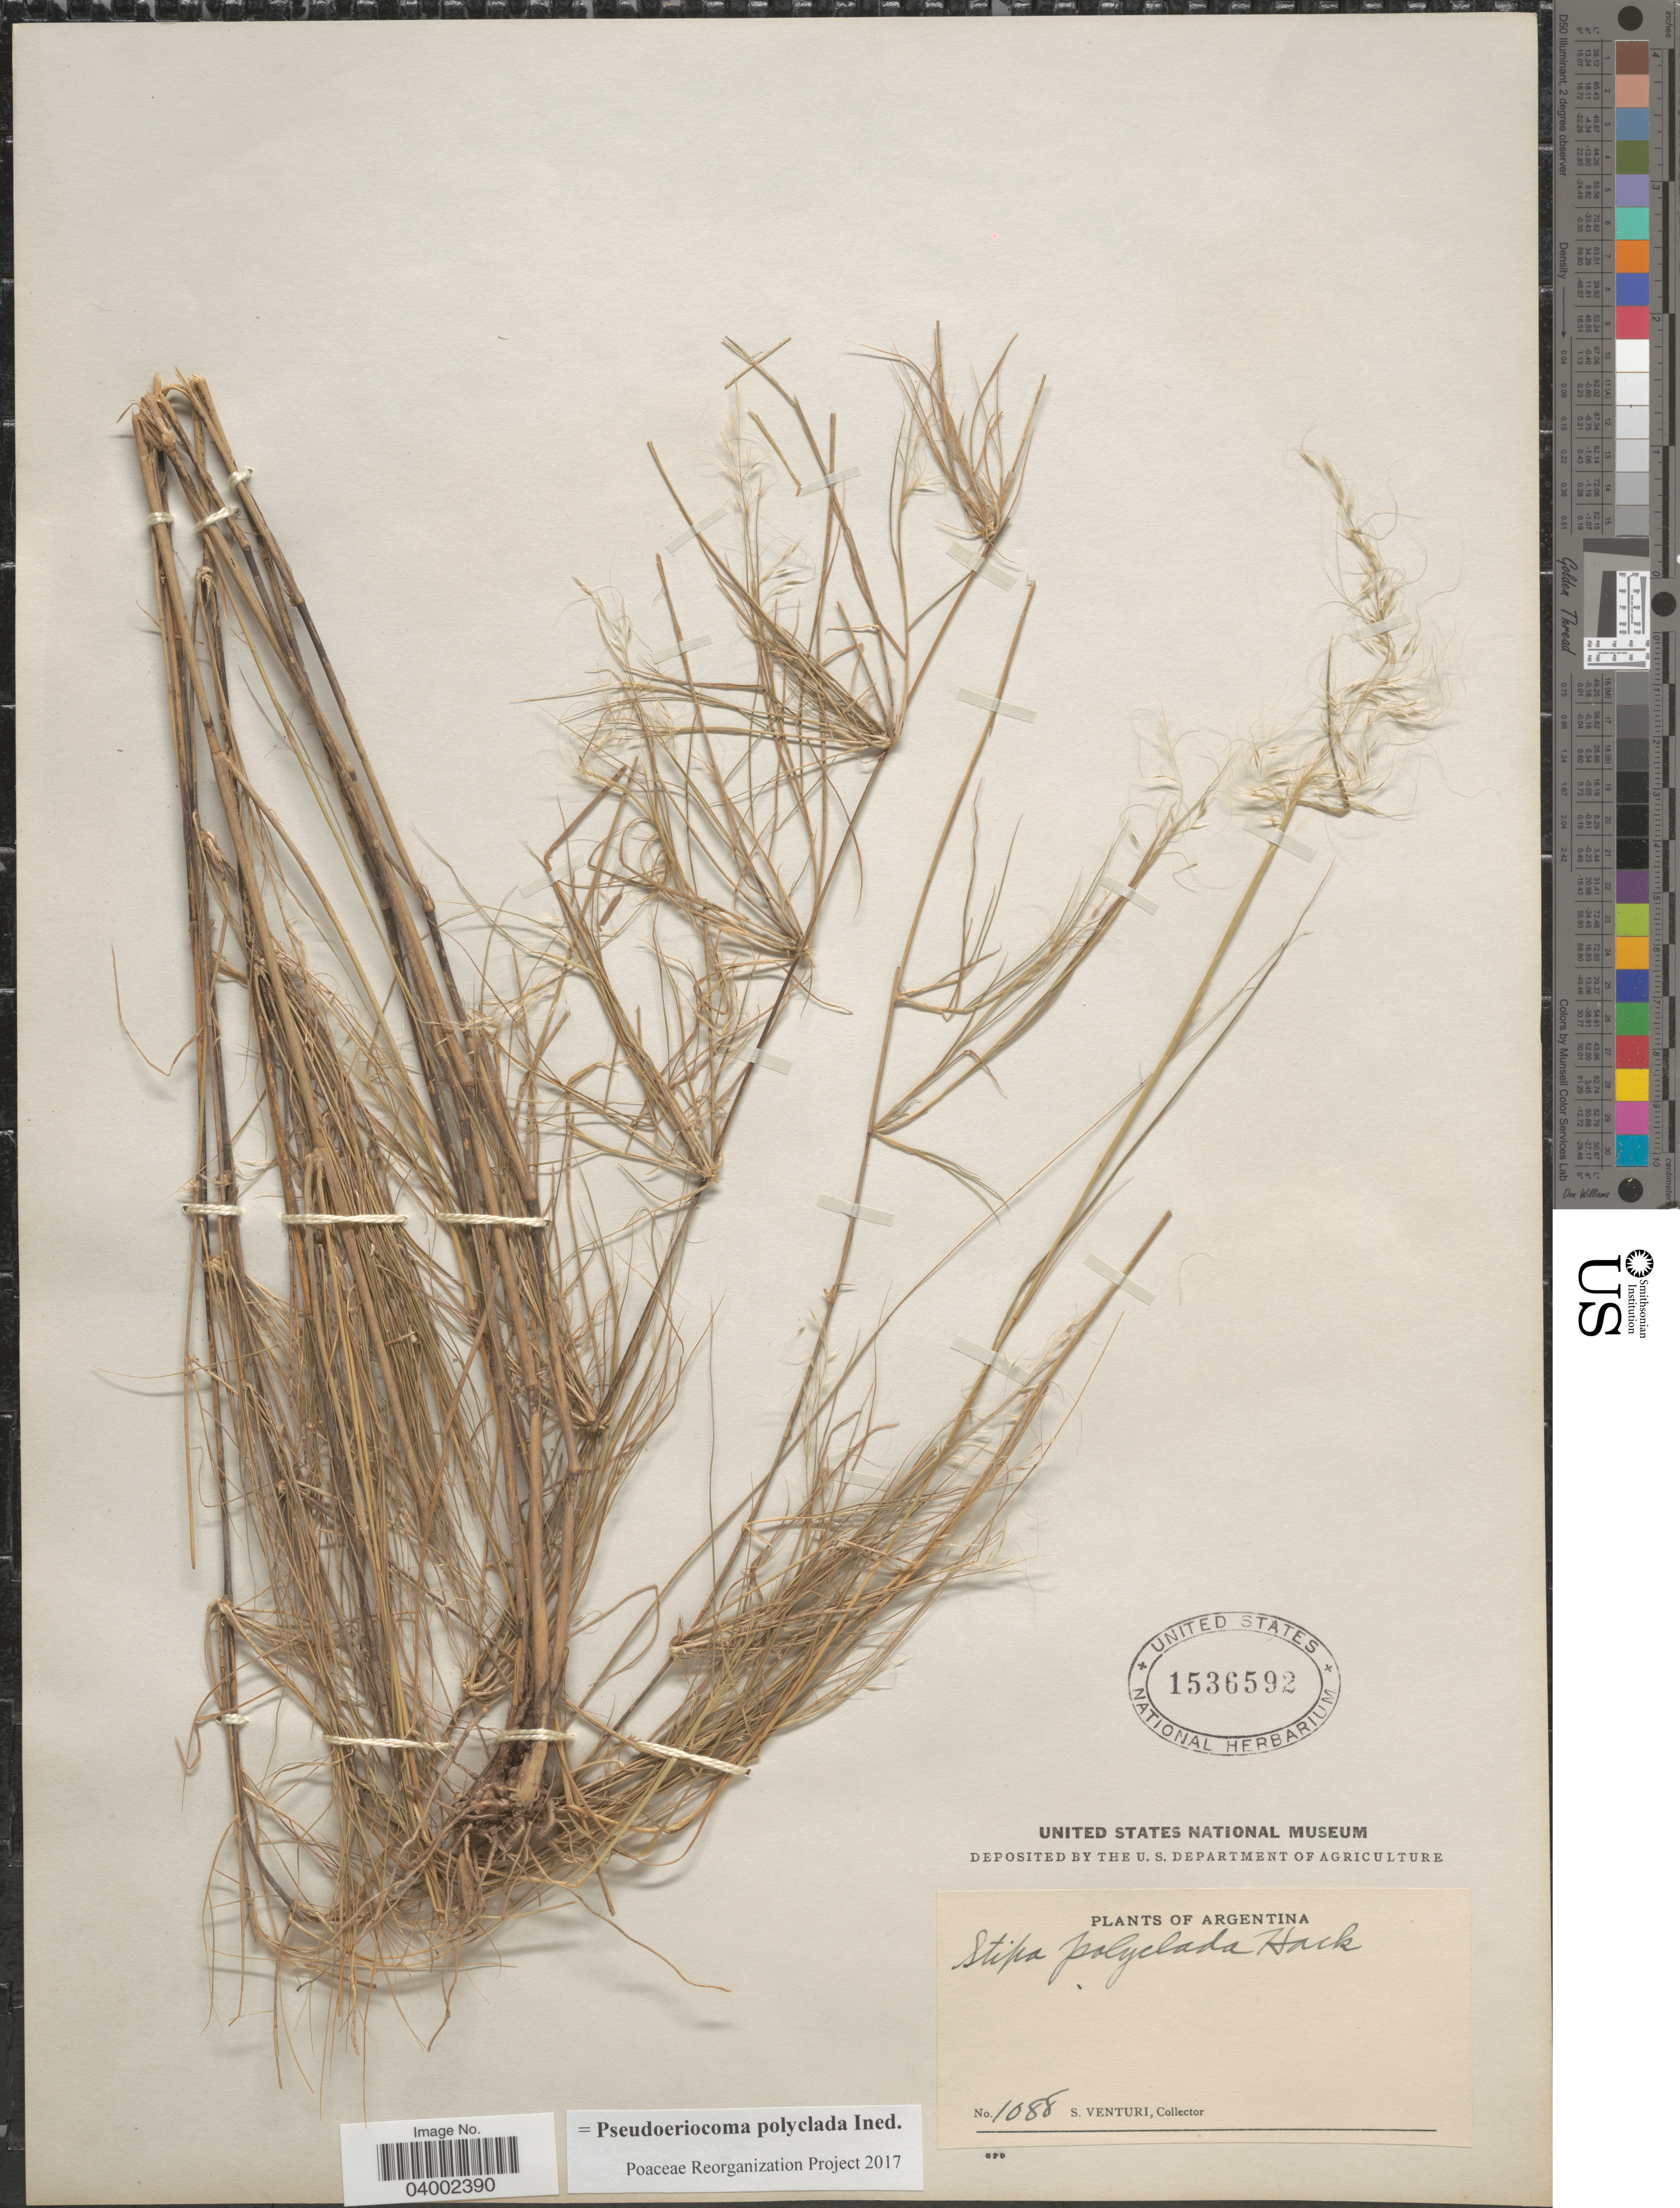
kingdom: Plantae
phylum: Tracheophyta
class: Liliopsida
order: Poales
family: Poaceae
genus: Pseudoeriocoma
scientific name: Pseudoeriocoma ployclada ined.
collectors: S. Venturi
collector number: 1088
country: Argentina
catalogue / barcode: US 1536592